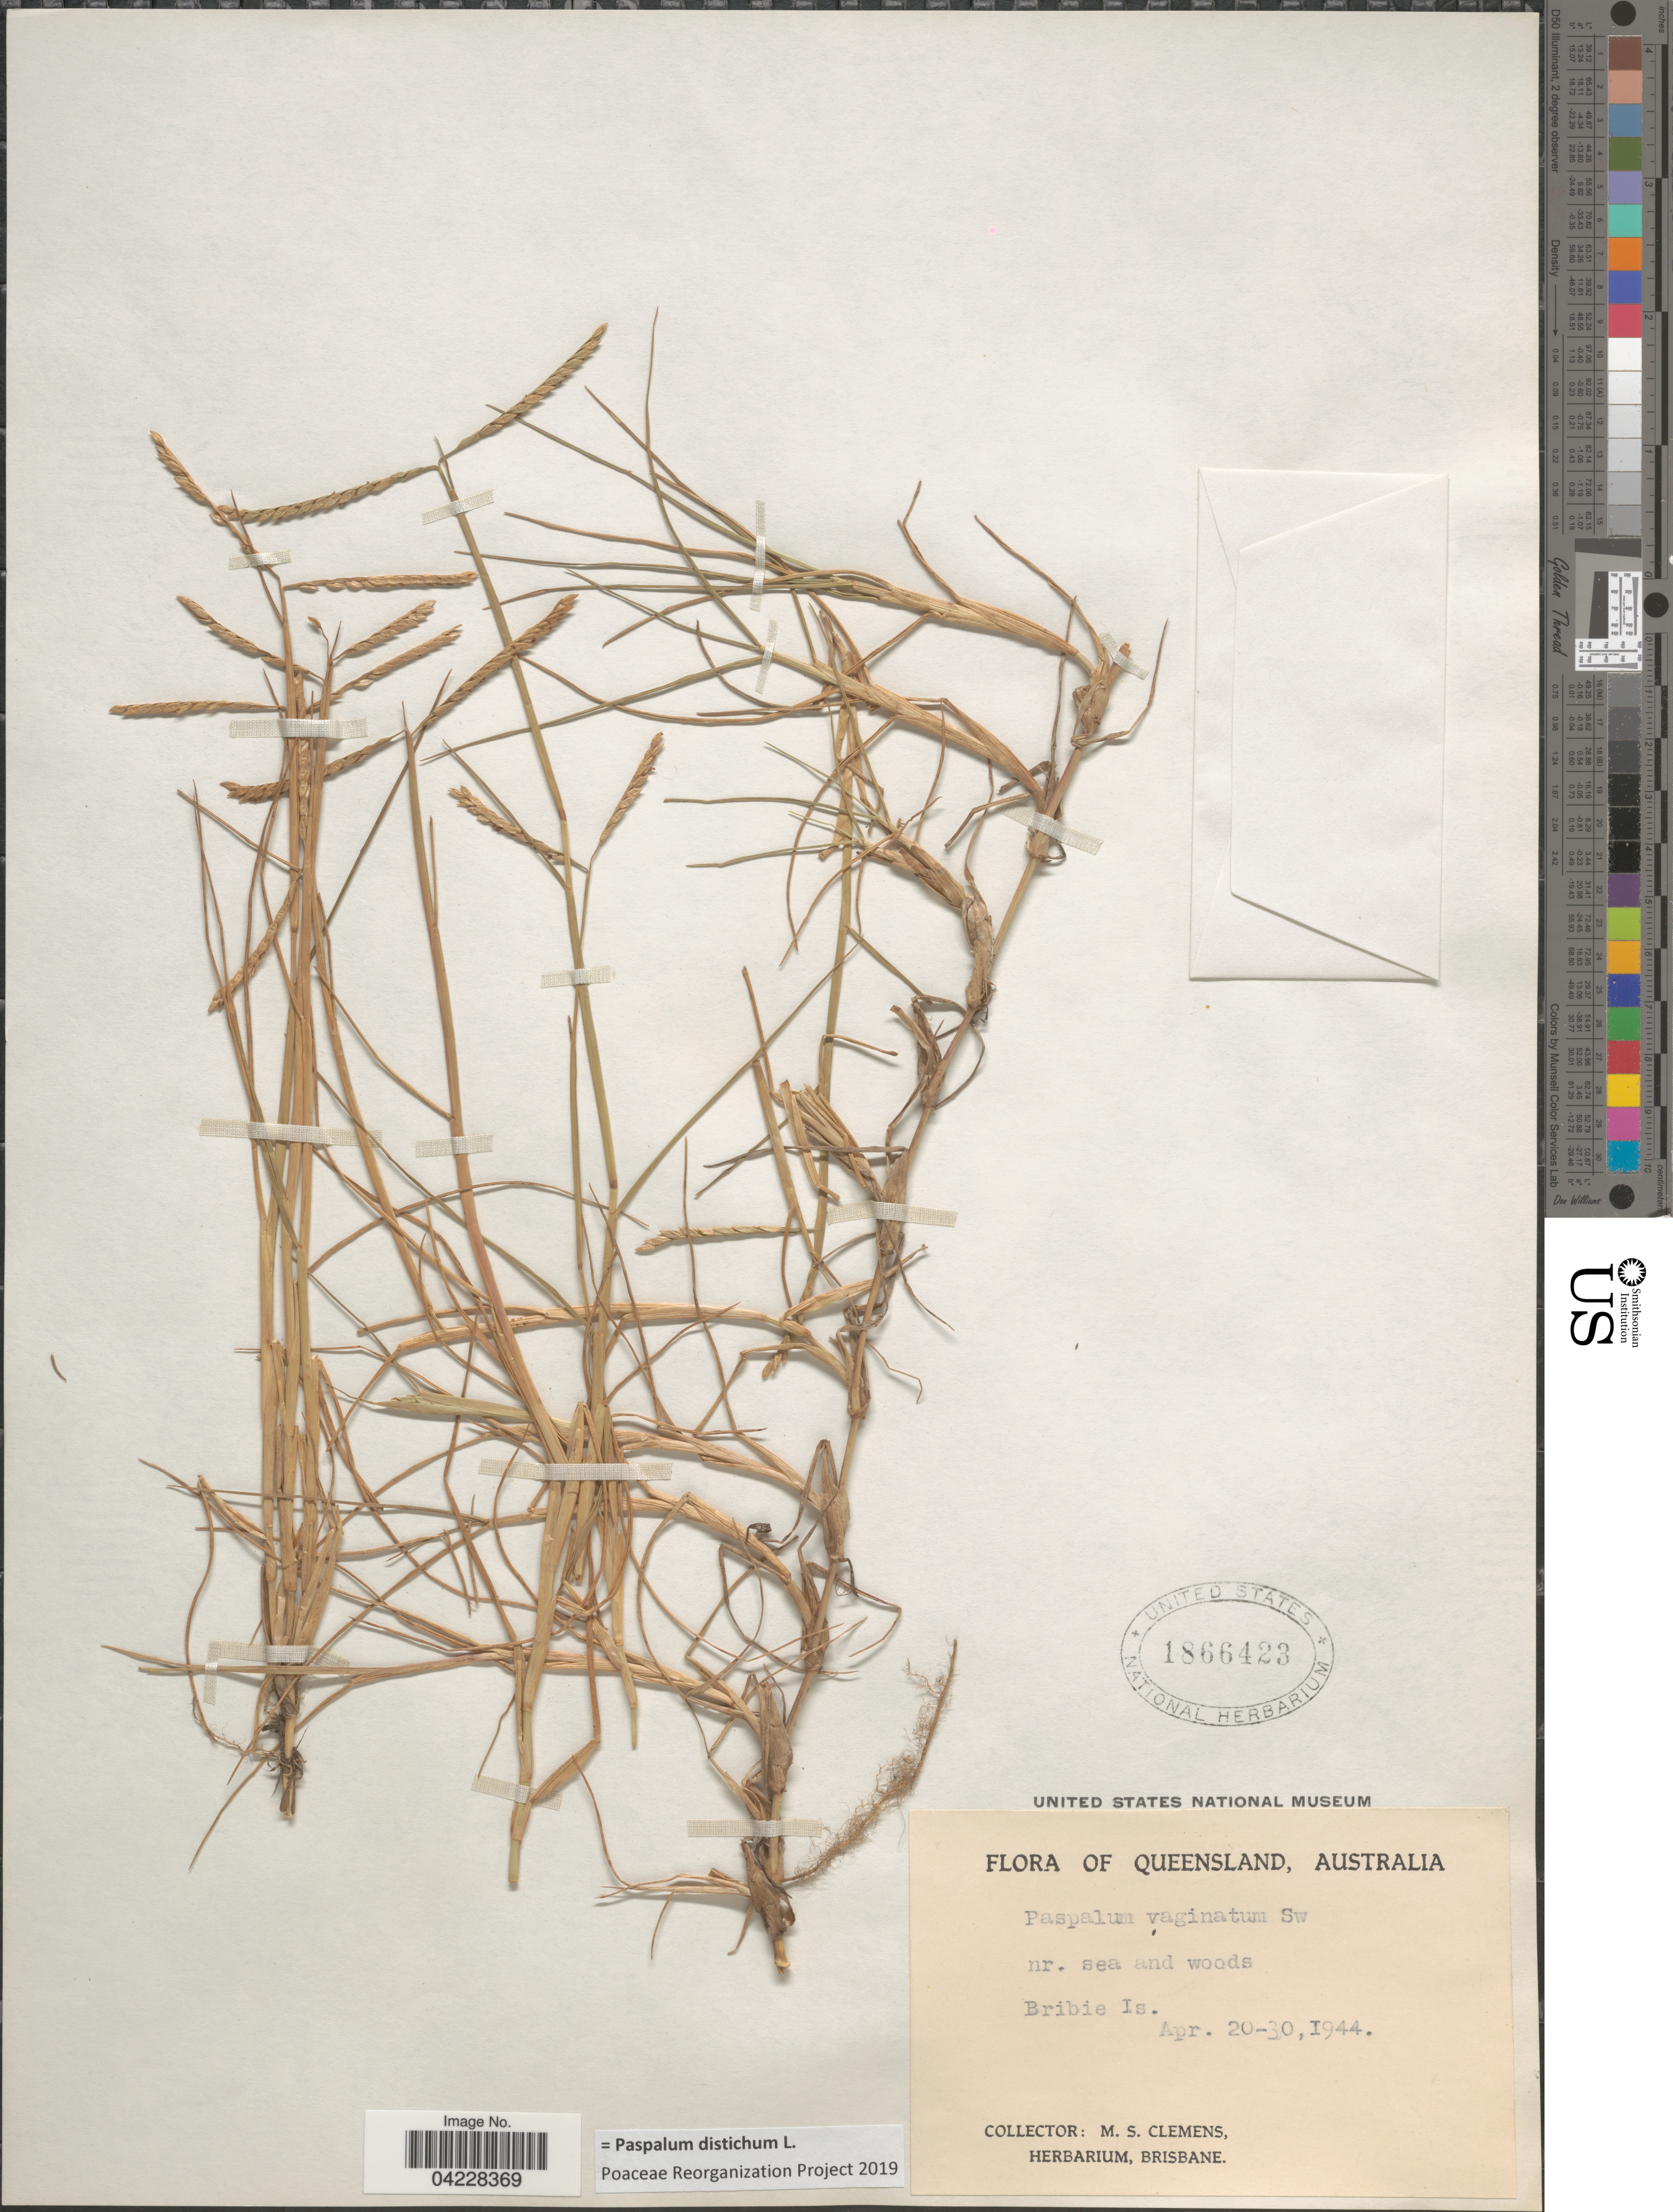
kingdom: Plantae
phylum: Tracheophyta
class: Liliopsida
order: Poales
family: Poaceae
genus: Paspalum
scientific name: Paspalum distichum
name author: L.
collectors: M. S. Clemens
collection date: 1944-04-20/1944-04-30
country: Australia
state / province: Queensland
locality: Bribie Is.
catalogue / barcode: US 1866423